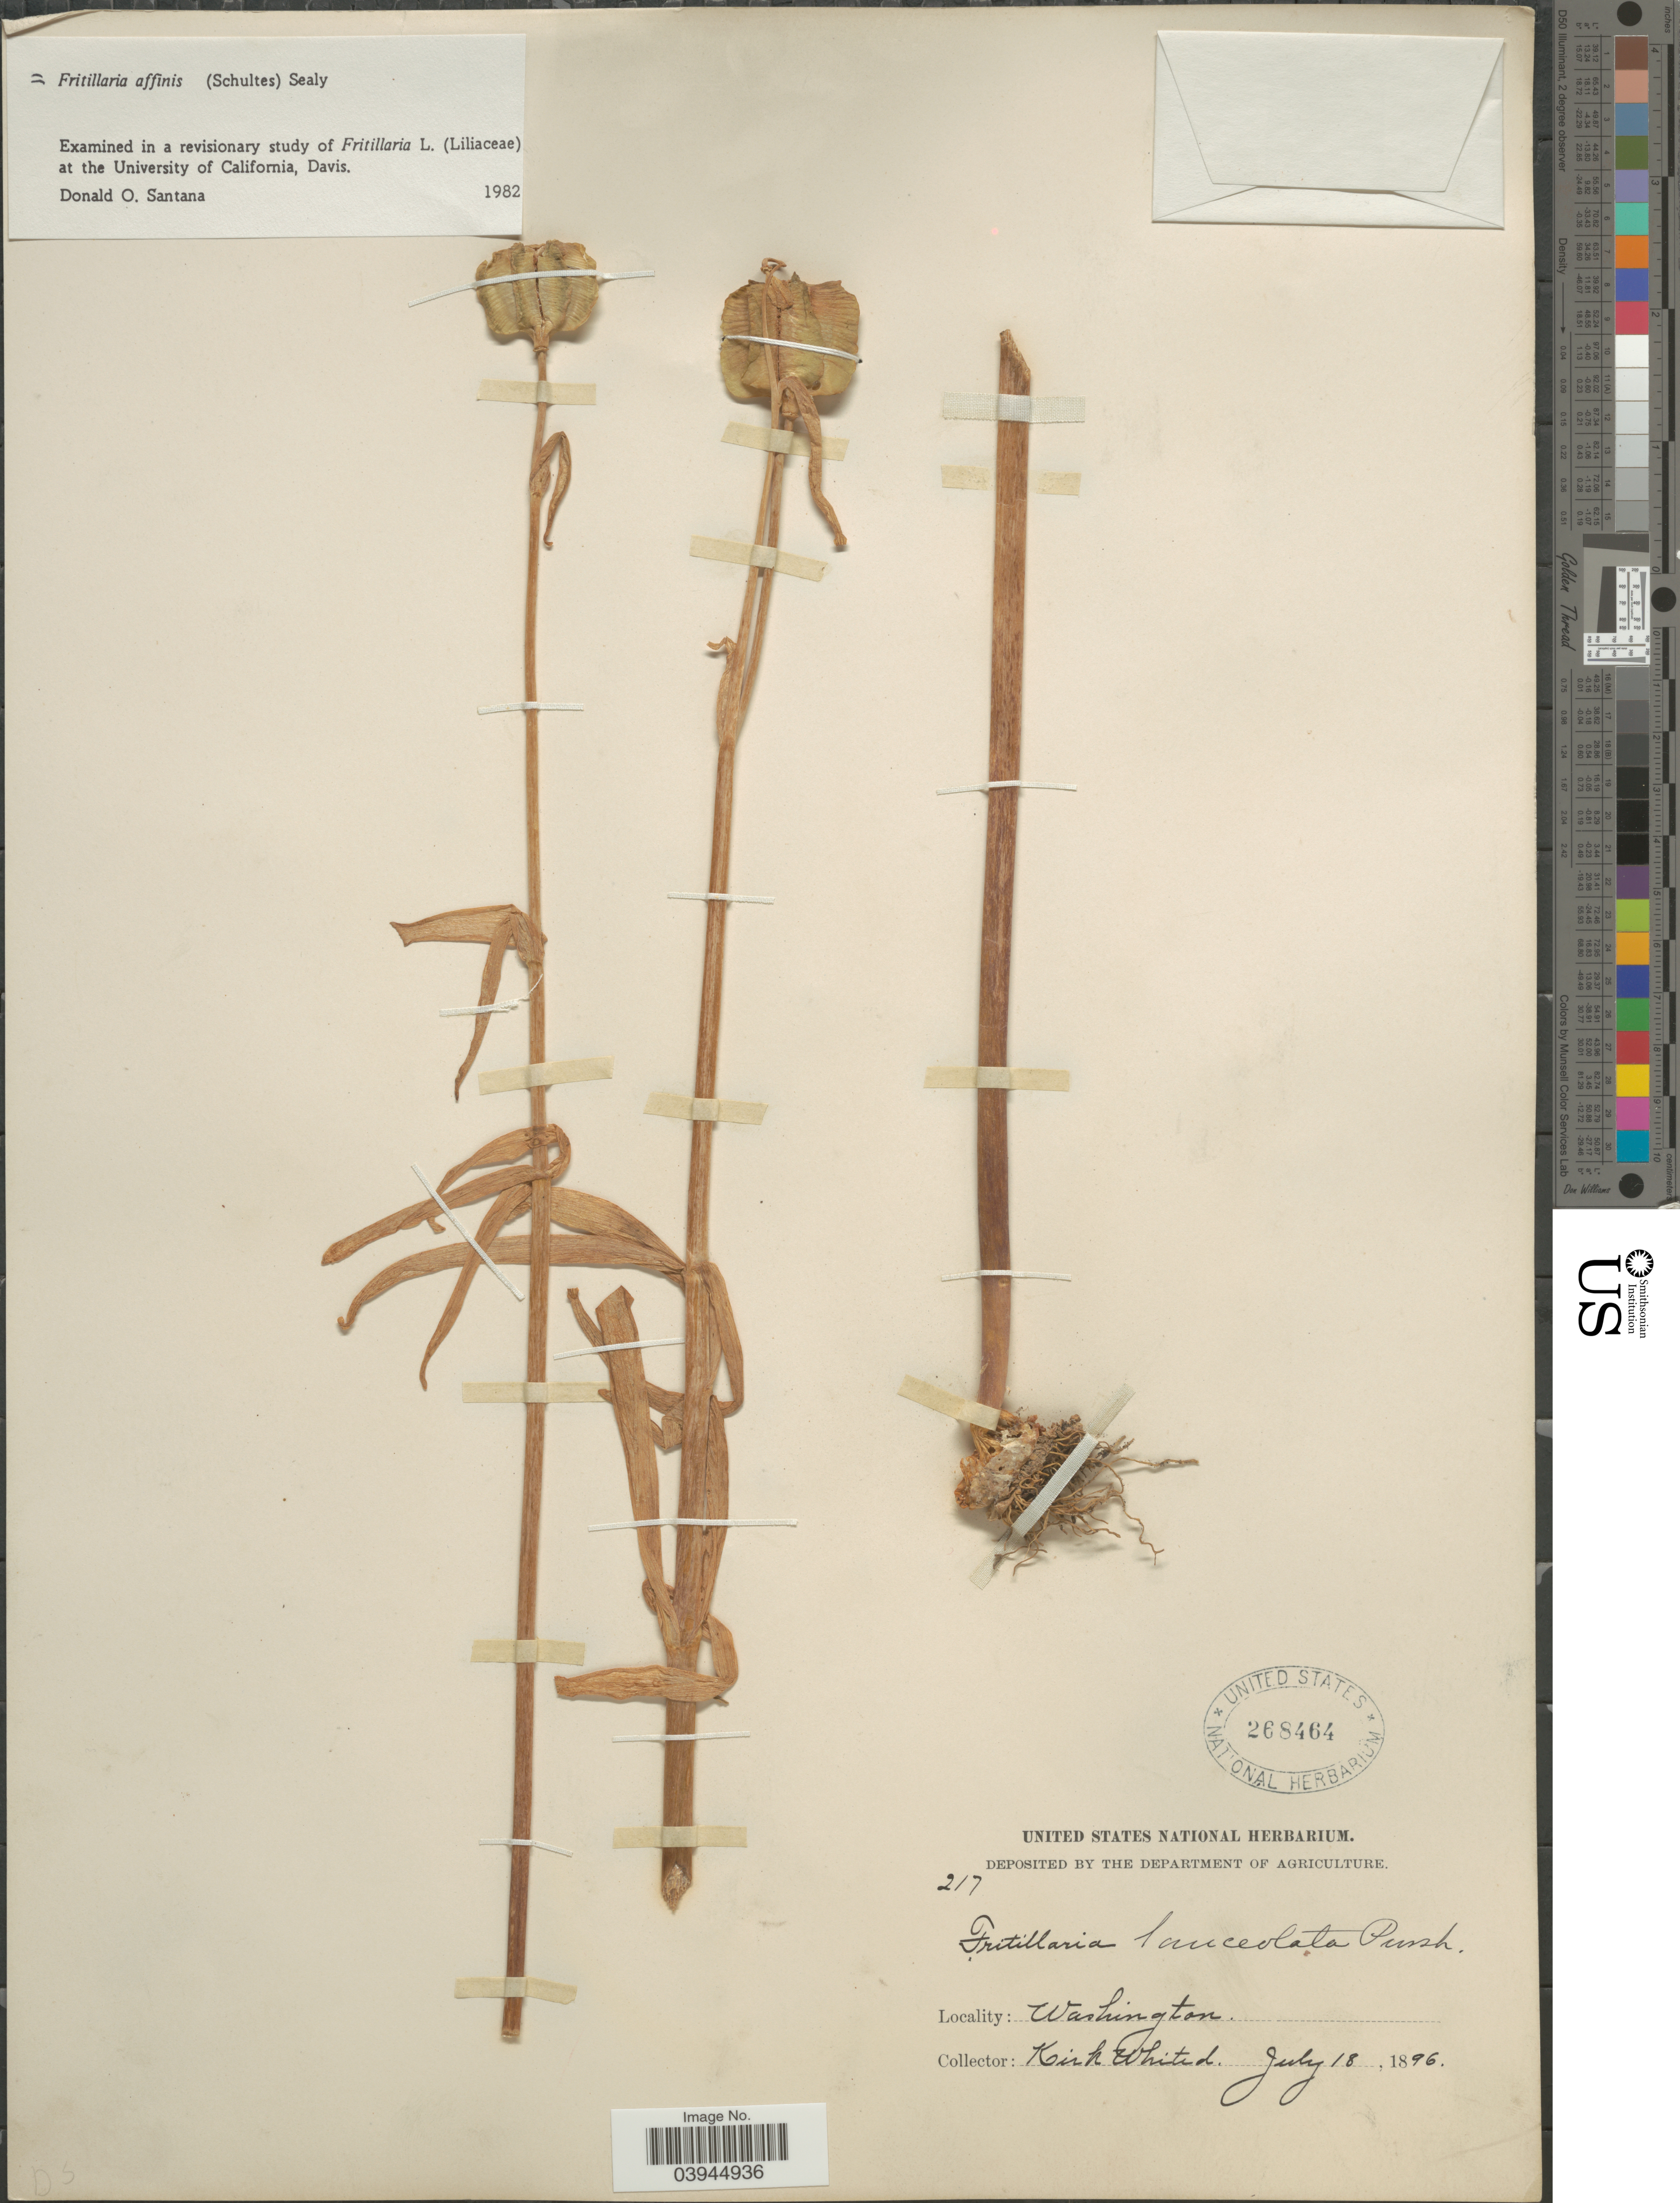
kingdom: Plantae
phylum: Tracheophyta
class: Liliopsida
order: Liliales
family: Liliaceae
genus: Fritillaria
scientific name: Fritillaria affinis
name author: (Schult. & Schult. f.) Sealy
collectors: K. Whited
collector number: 217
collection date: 1896-07-18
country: United States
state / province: Washington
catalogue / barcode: US 268464